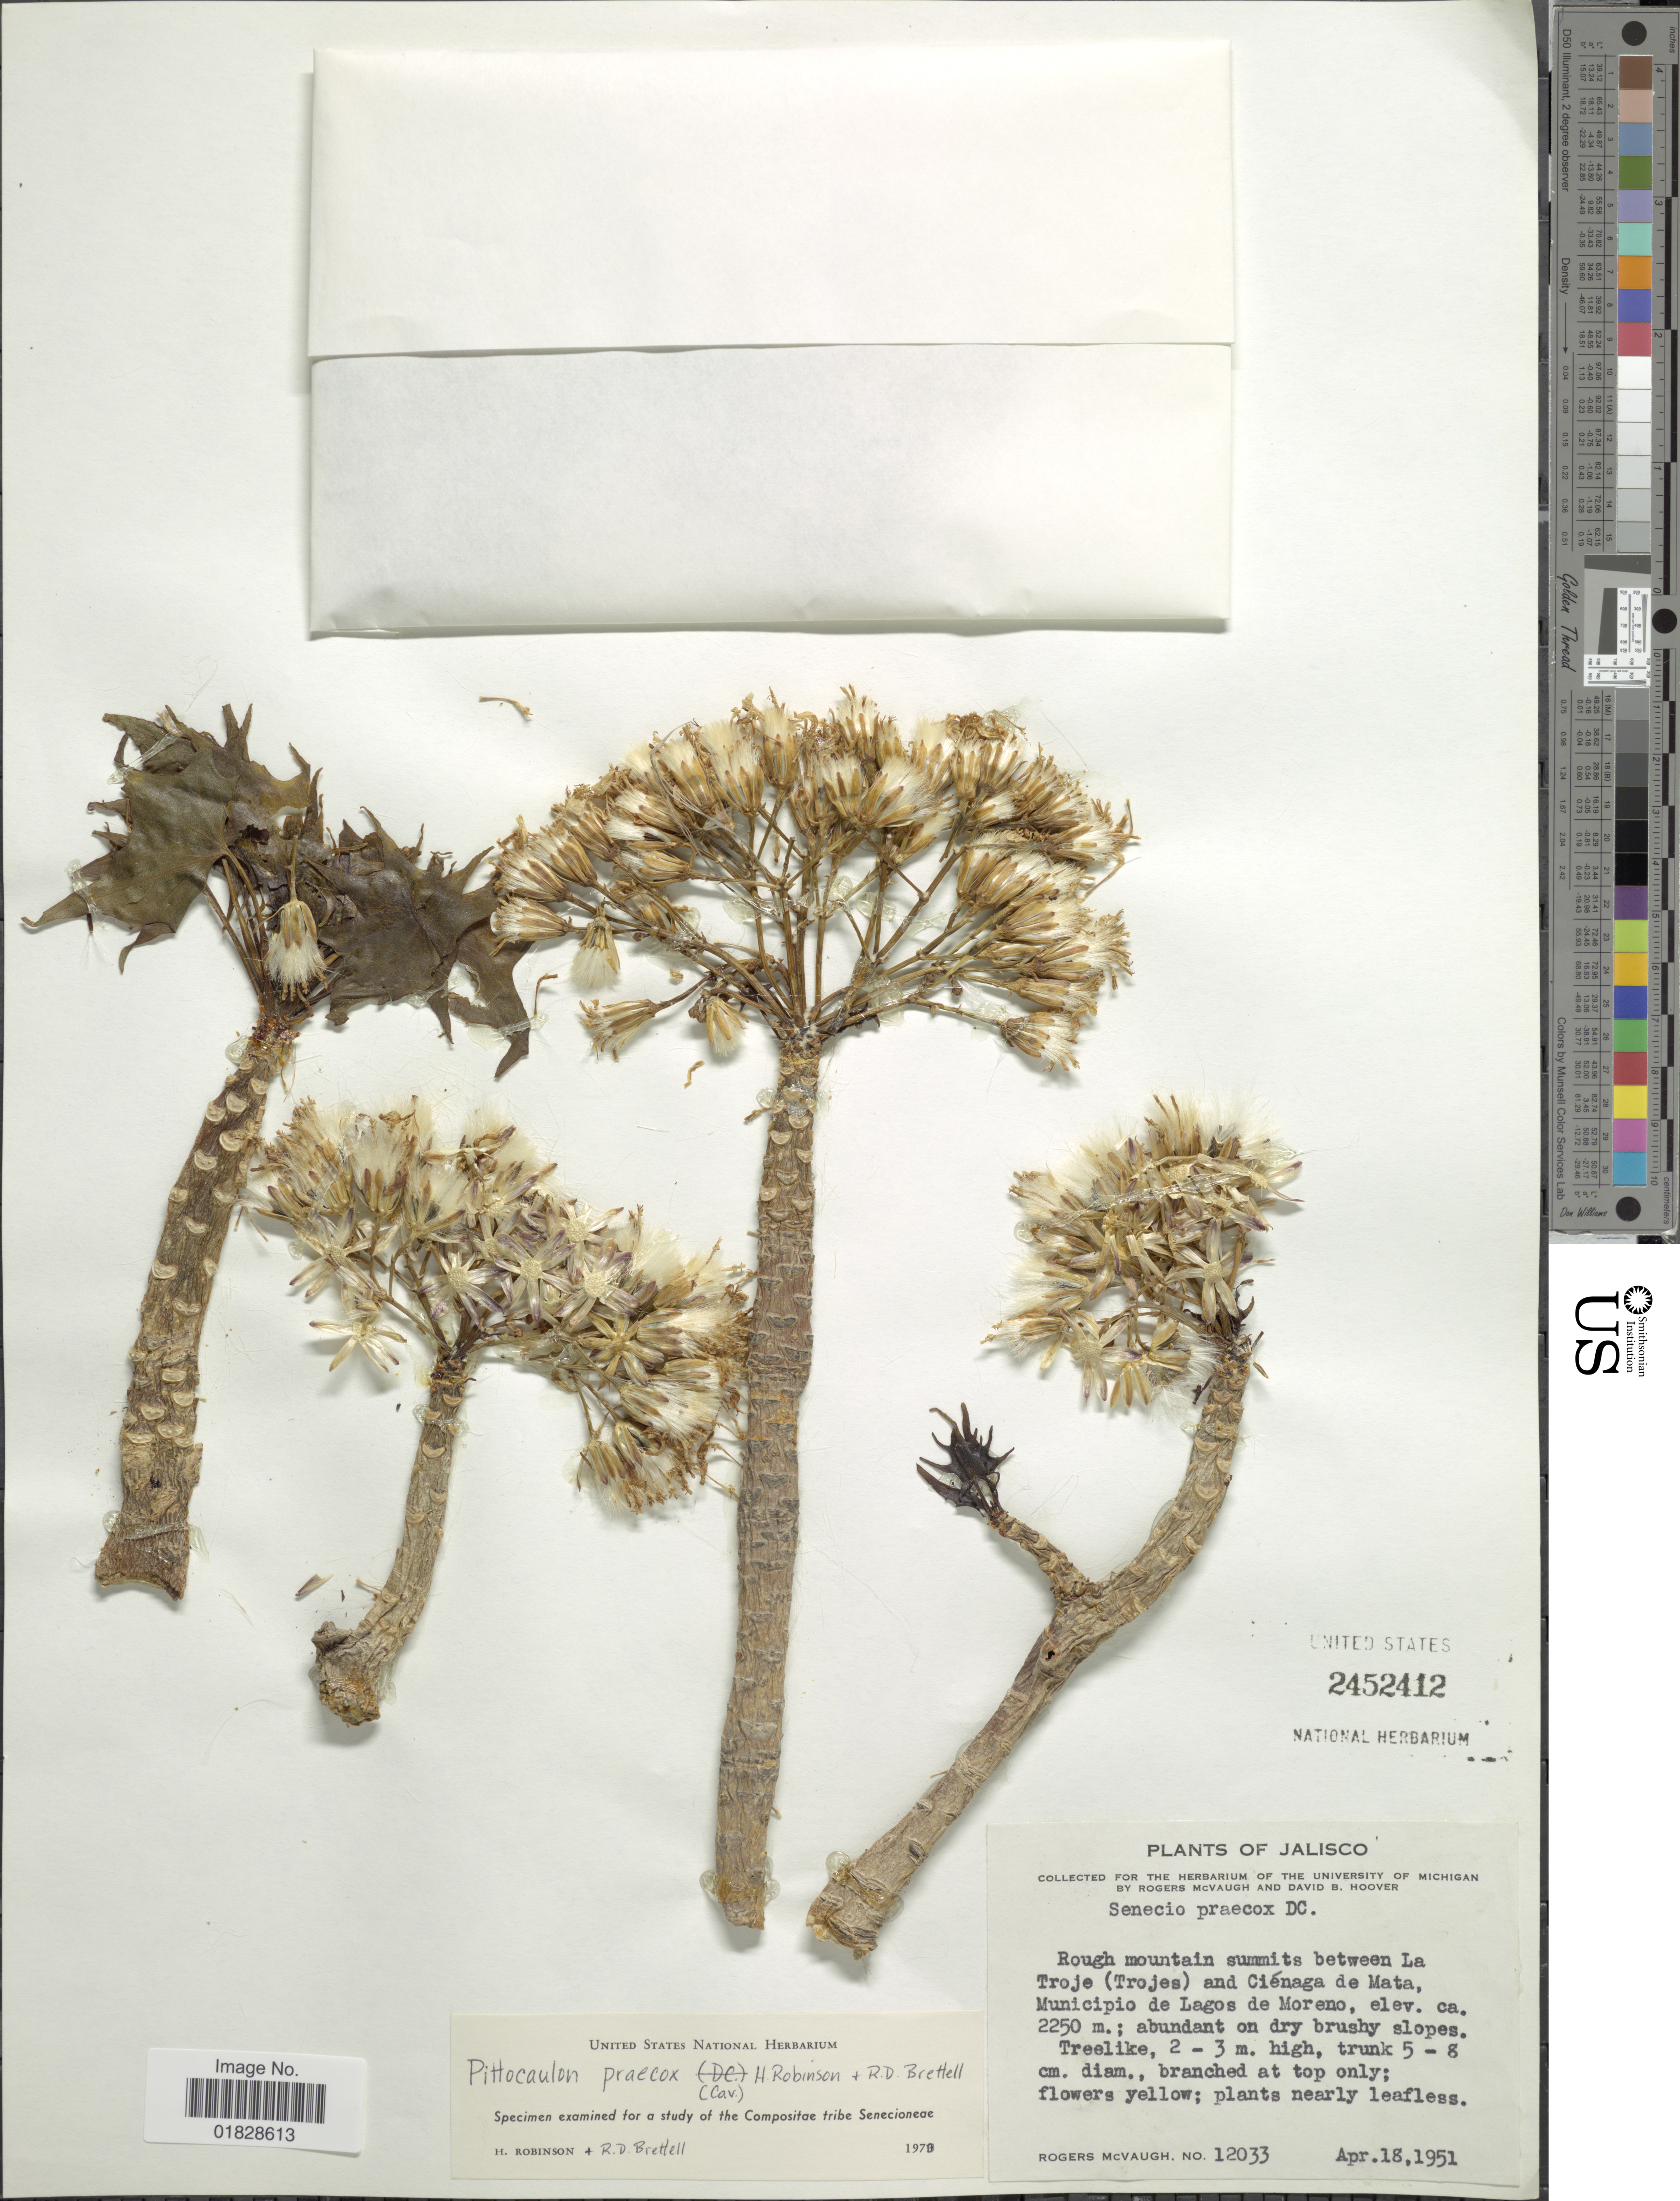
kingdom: Plantae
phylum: Tracheophyta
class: Magnoliopsida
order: Asterales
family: Asteraceae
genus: Pittocaulon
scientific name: Pittocaulon praecox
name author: (Cav.) H. Rob. & Brettell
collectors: R. McVaugh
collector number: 12033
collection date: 1951-04-18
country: Mexico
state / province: Jalisco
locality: Rough mountain summits between La Troje (Trojes) and Ciénaga de Mata, Municipio de Lagos de Moreno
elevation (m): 2250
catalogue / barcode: US 2452412